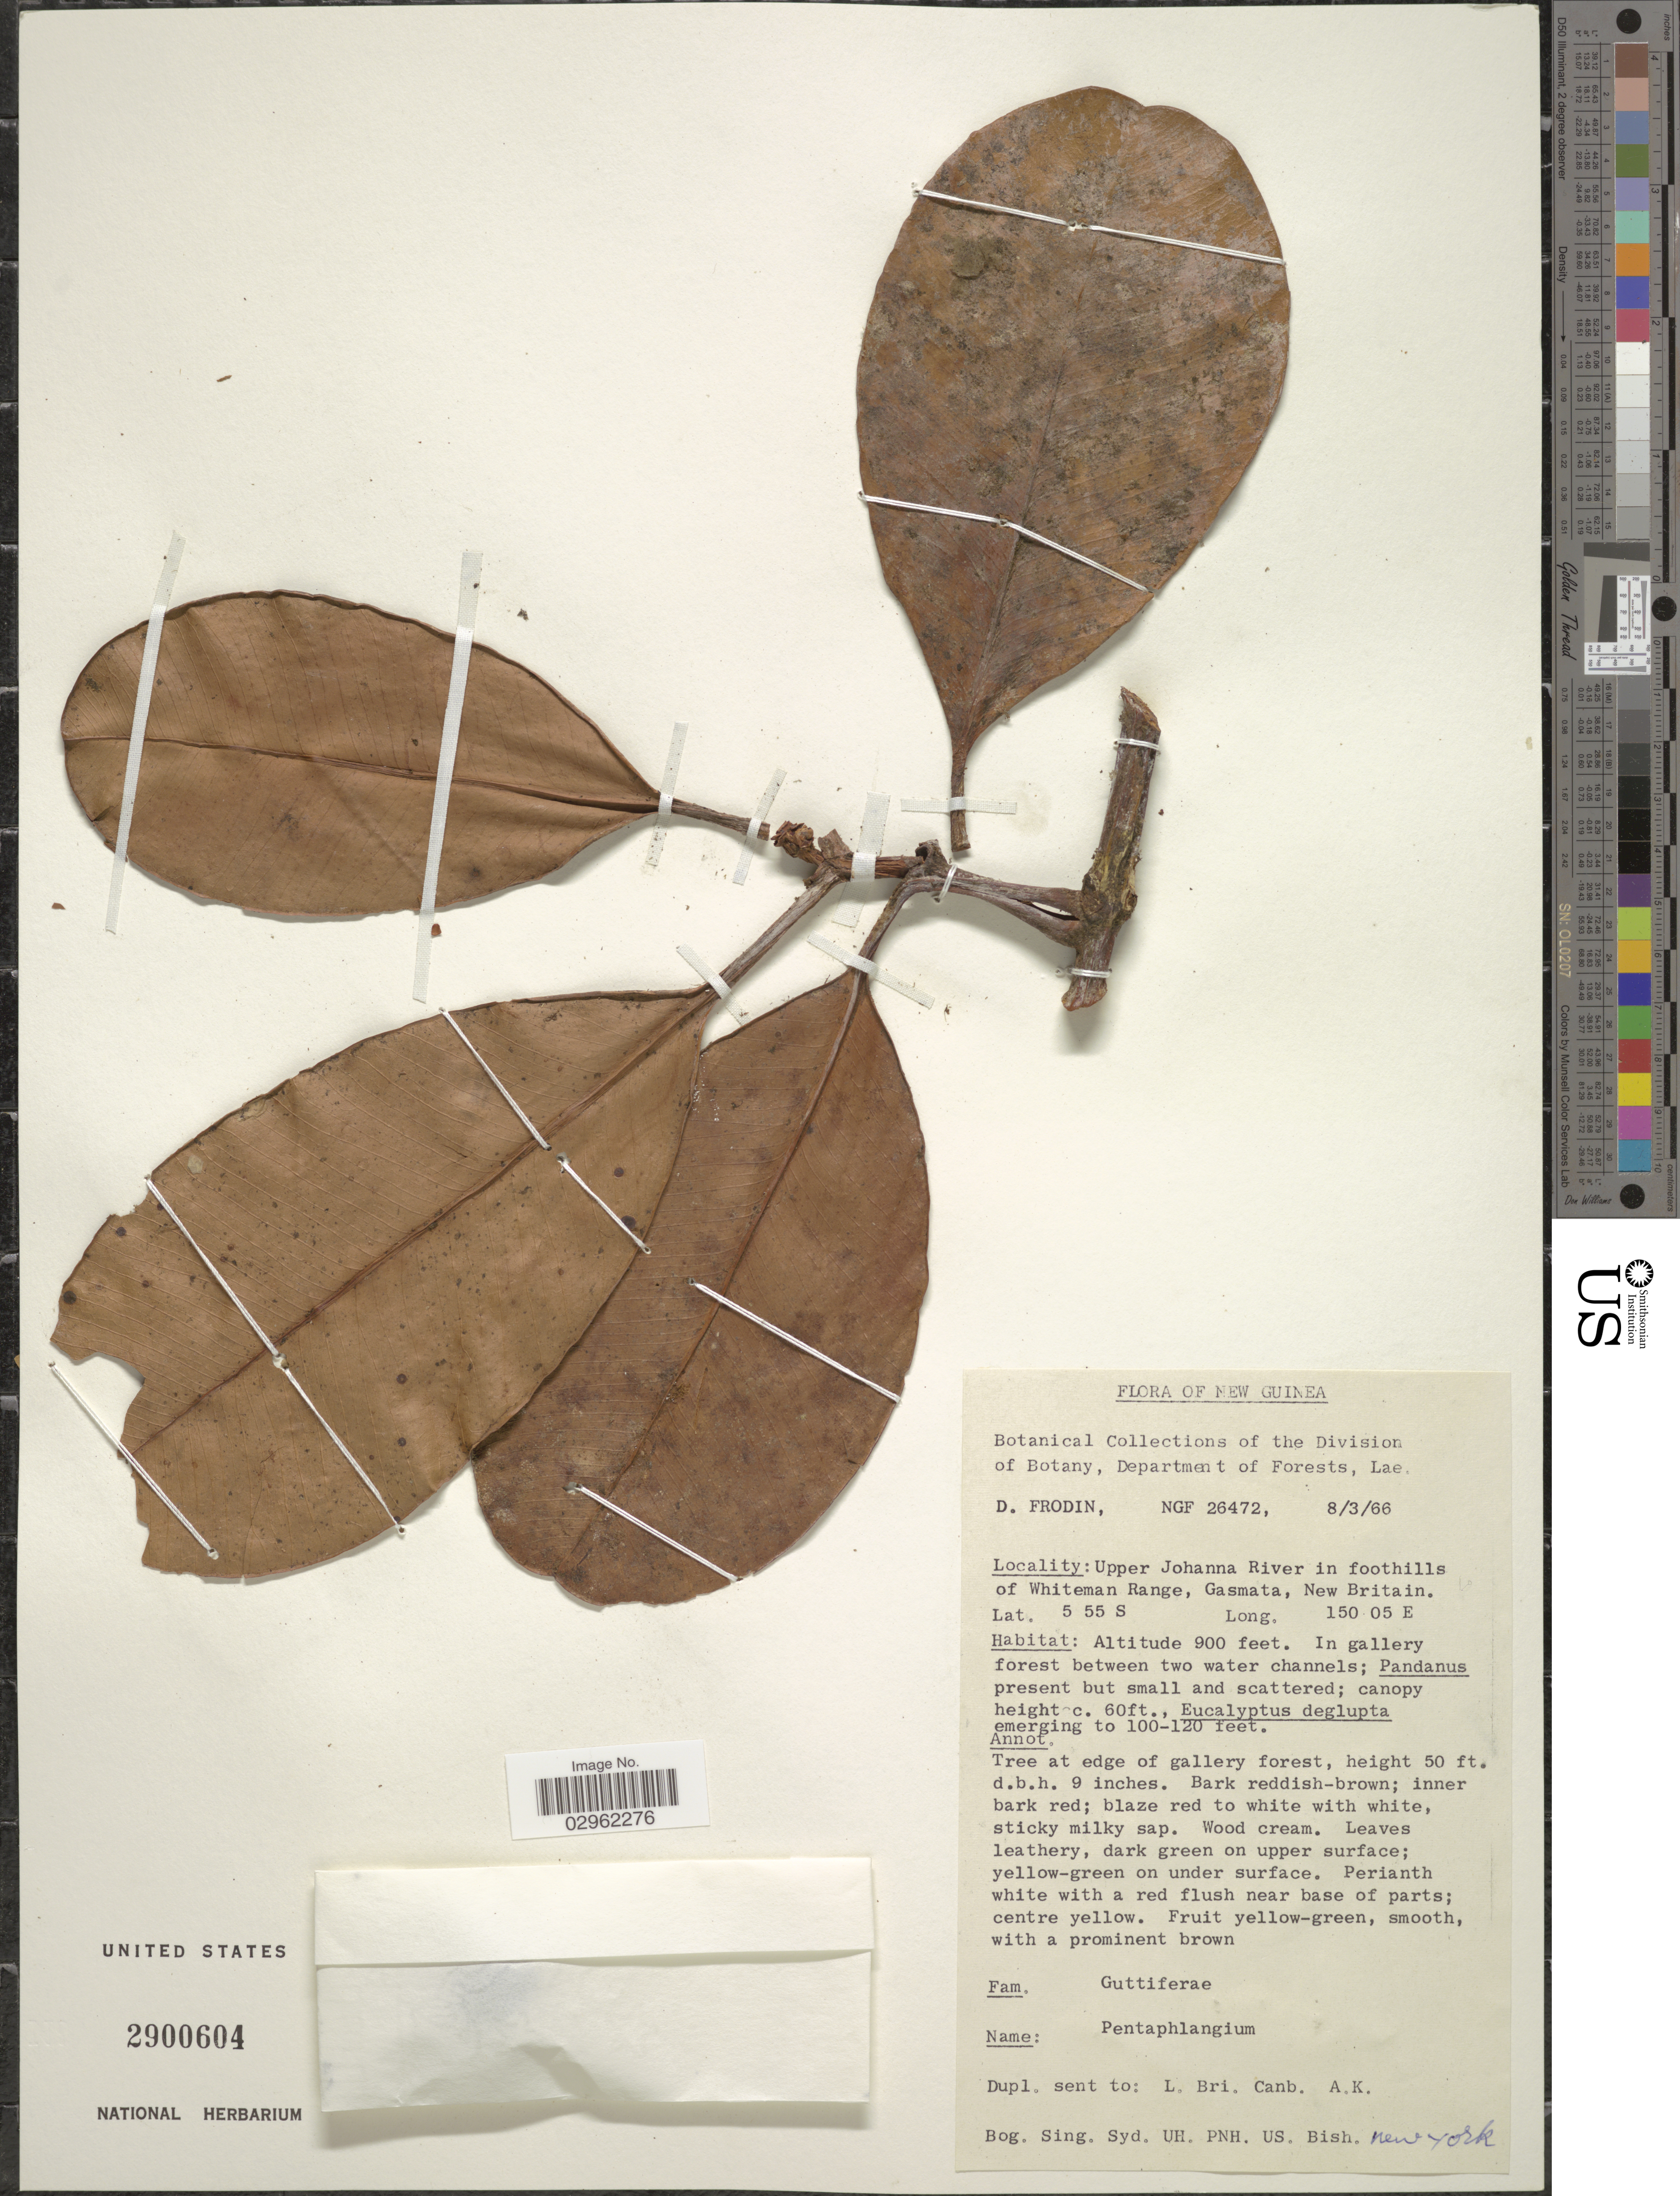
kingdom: Plantae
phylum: Tracheophyta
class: Magnoliopsida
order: Malpighiales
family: Clusiaceae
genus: Garcinia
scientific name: Garcinia latissima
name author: Miq.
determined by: Stevens, P. F.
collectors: D. G. Frodin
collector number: NGF 26472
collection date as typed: Transcribed d/m/y: 8/3/66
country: Papua New Guinea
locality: New Guinea. Upper Johanna River in foothills of Whiteman Range, Gasmata, New Britain.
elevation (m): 274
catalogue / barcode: US 2900604